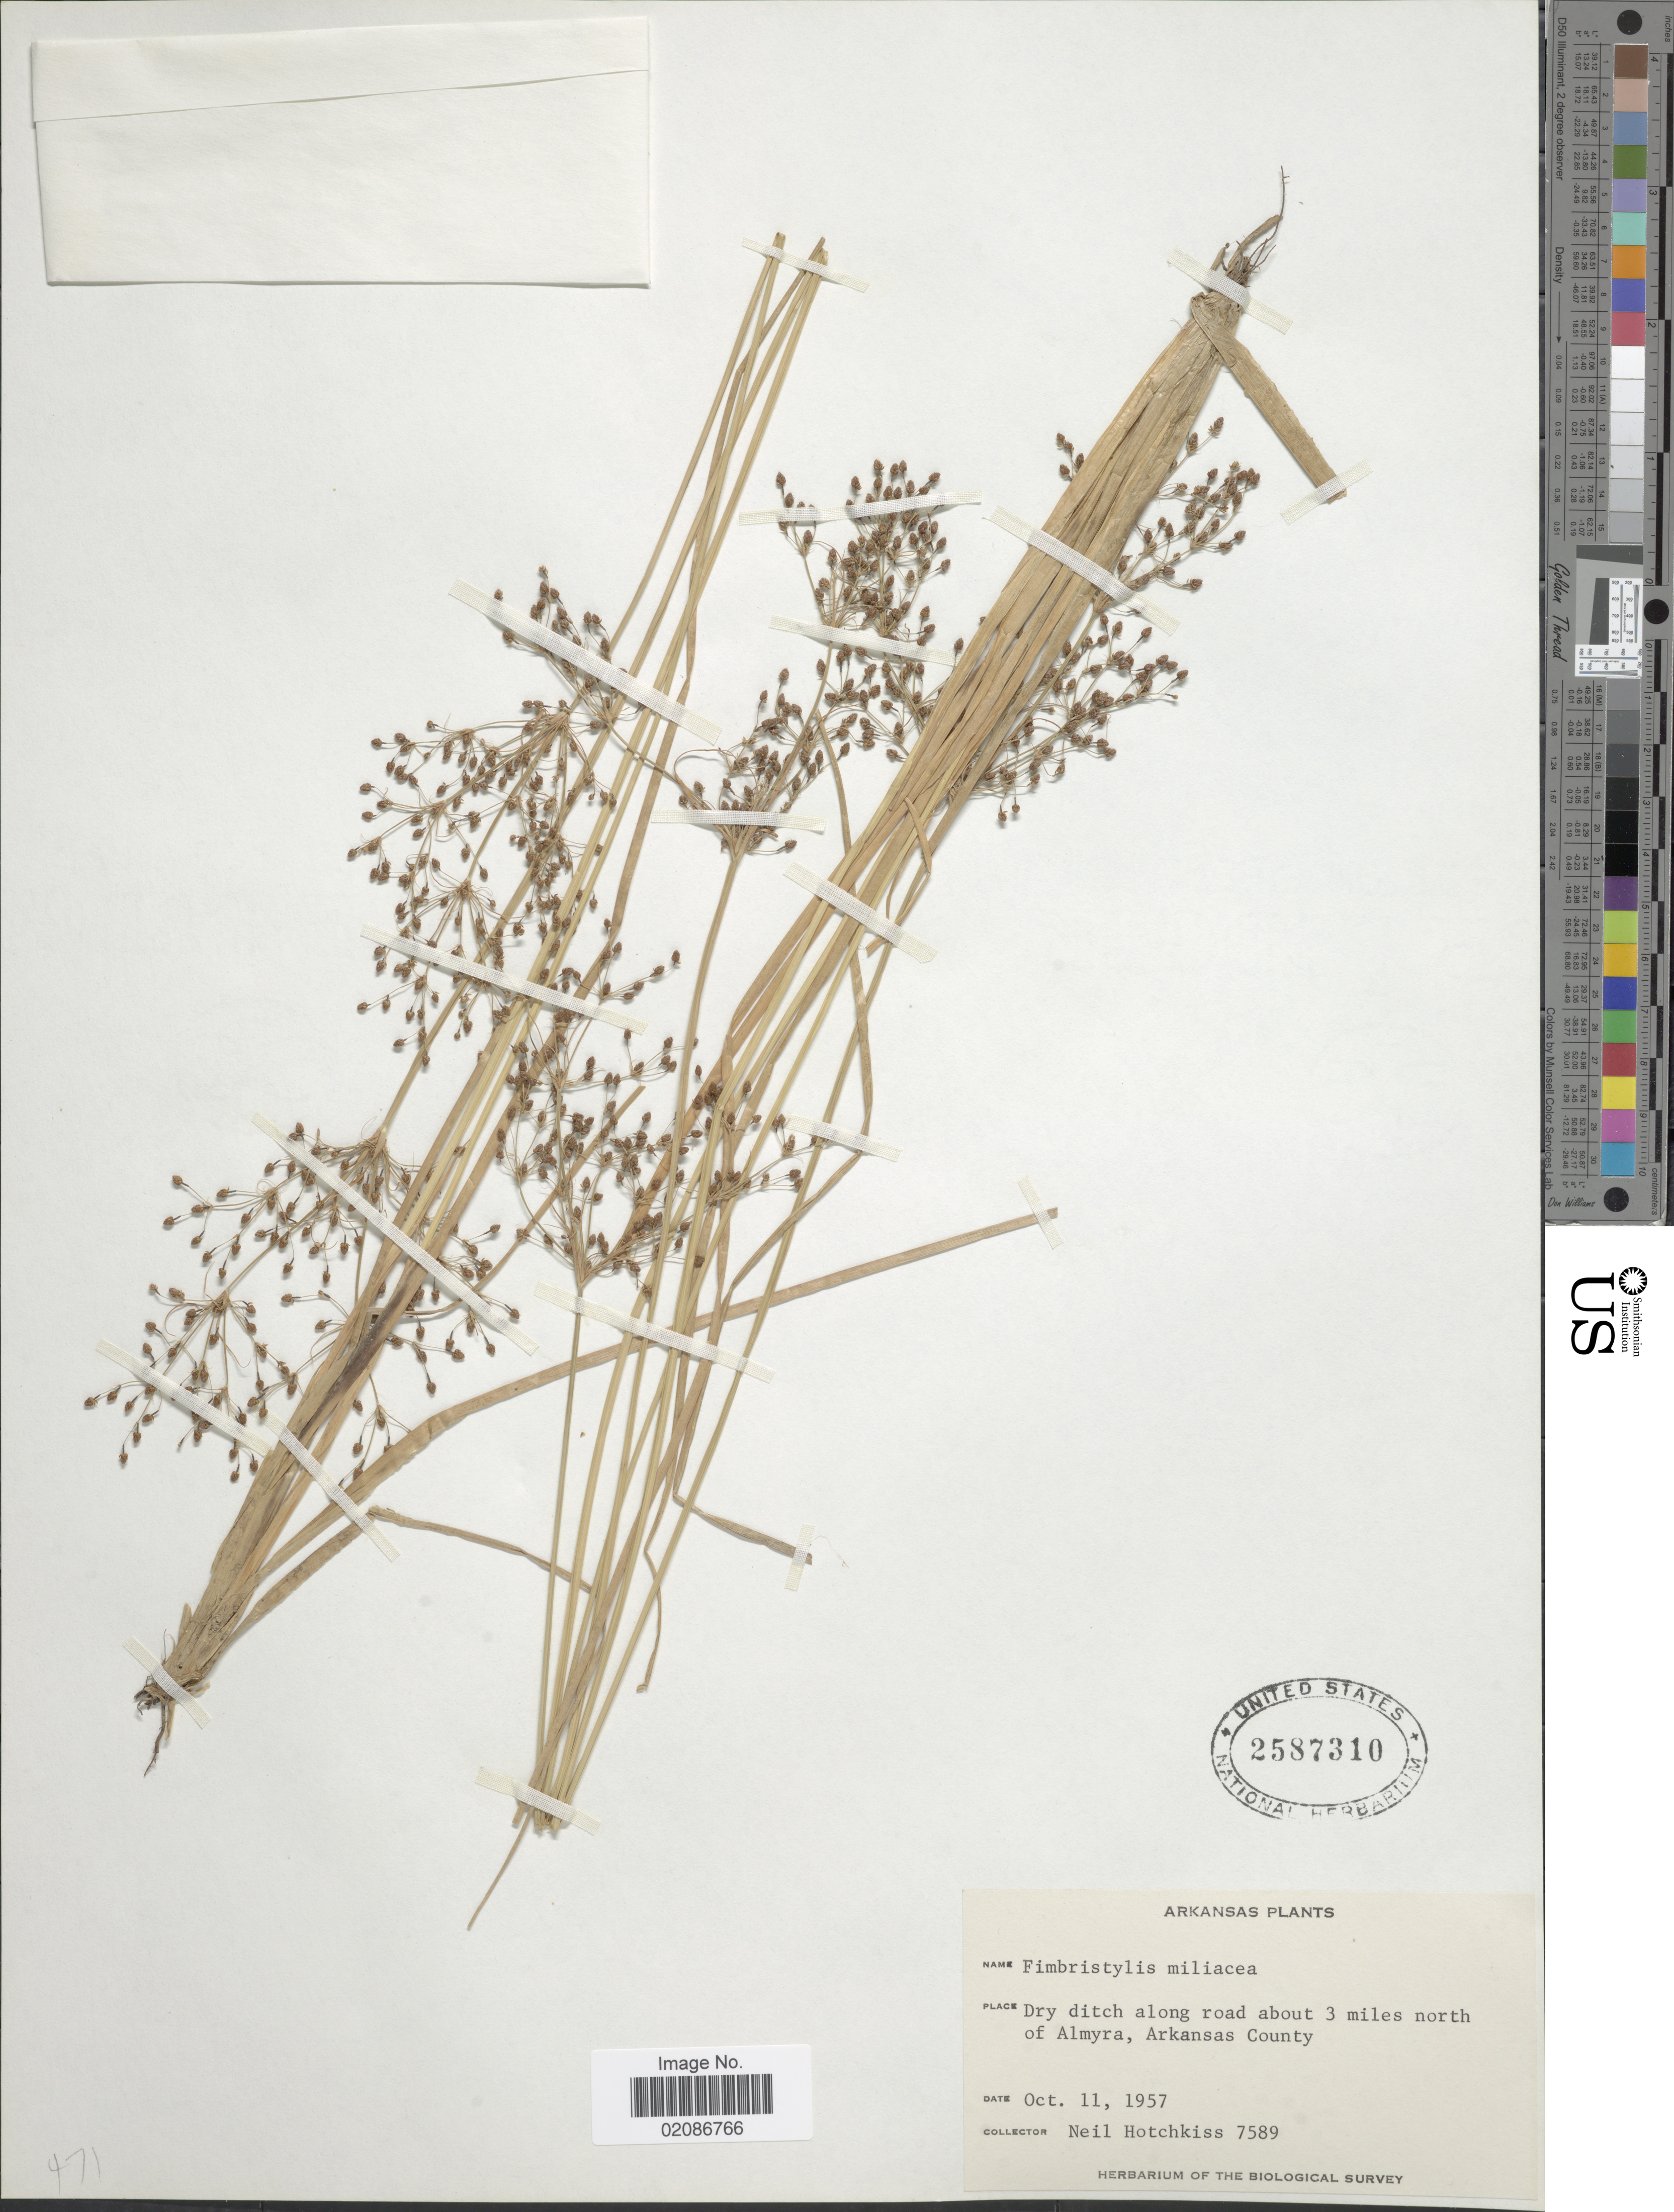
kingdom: Plantae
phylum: Tracheophyta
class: Liliopsida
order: Poales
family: Cyperaceae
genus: Fimbristylis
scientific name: Fimbristylis littoralis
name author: Gaudich.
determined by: Strong, M. T., (US), Smithsonian Institution - National Museum of Natural History (UNITED STATES)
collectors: N. Hotchkiss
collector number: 7589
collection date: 1957-10-11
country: United States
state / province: Arkansas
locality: Dry ditch along road about 3 miles north of Almyra, Arkansas County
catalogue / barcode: US 2587310